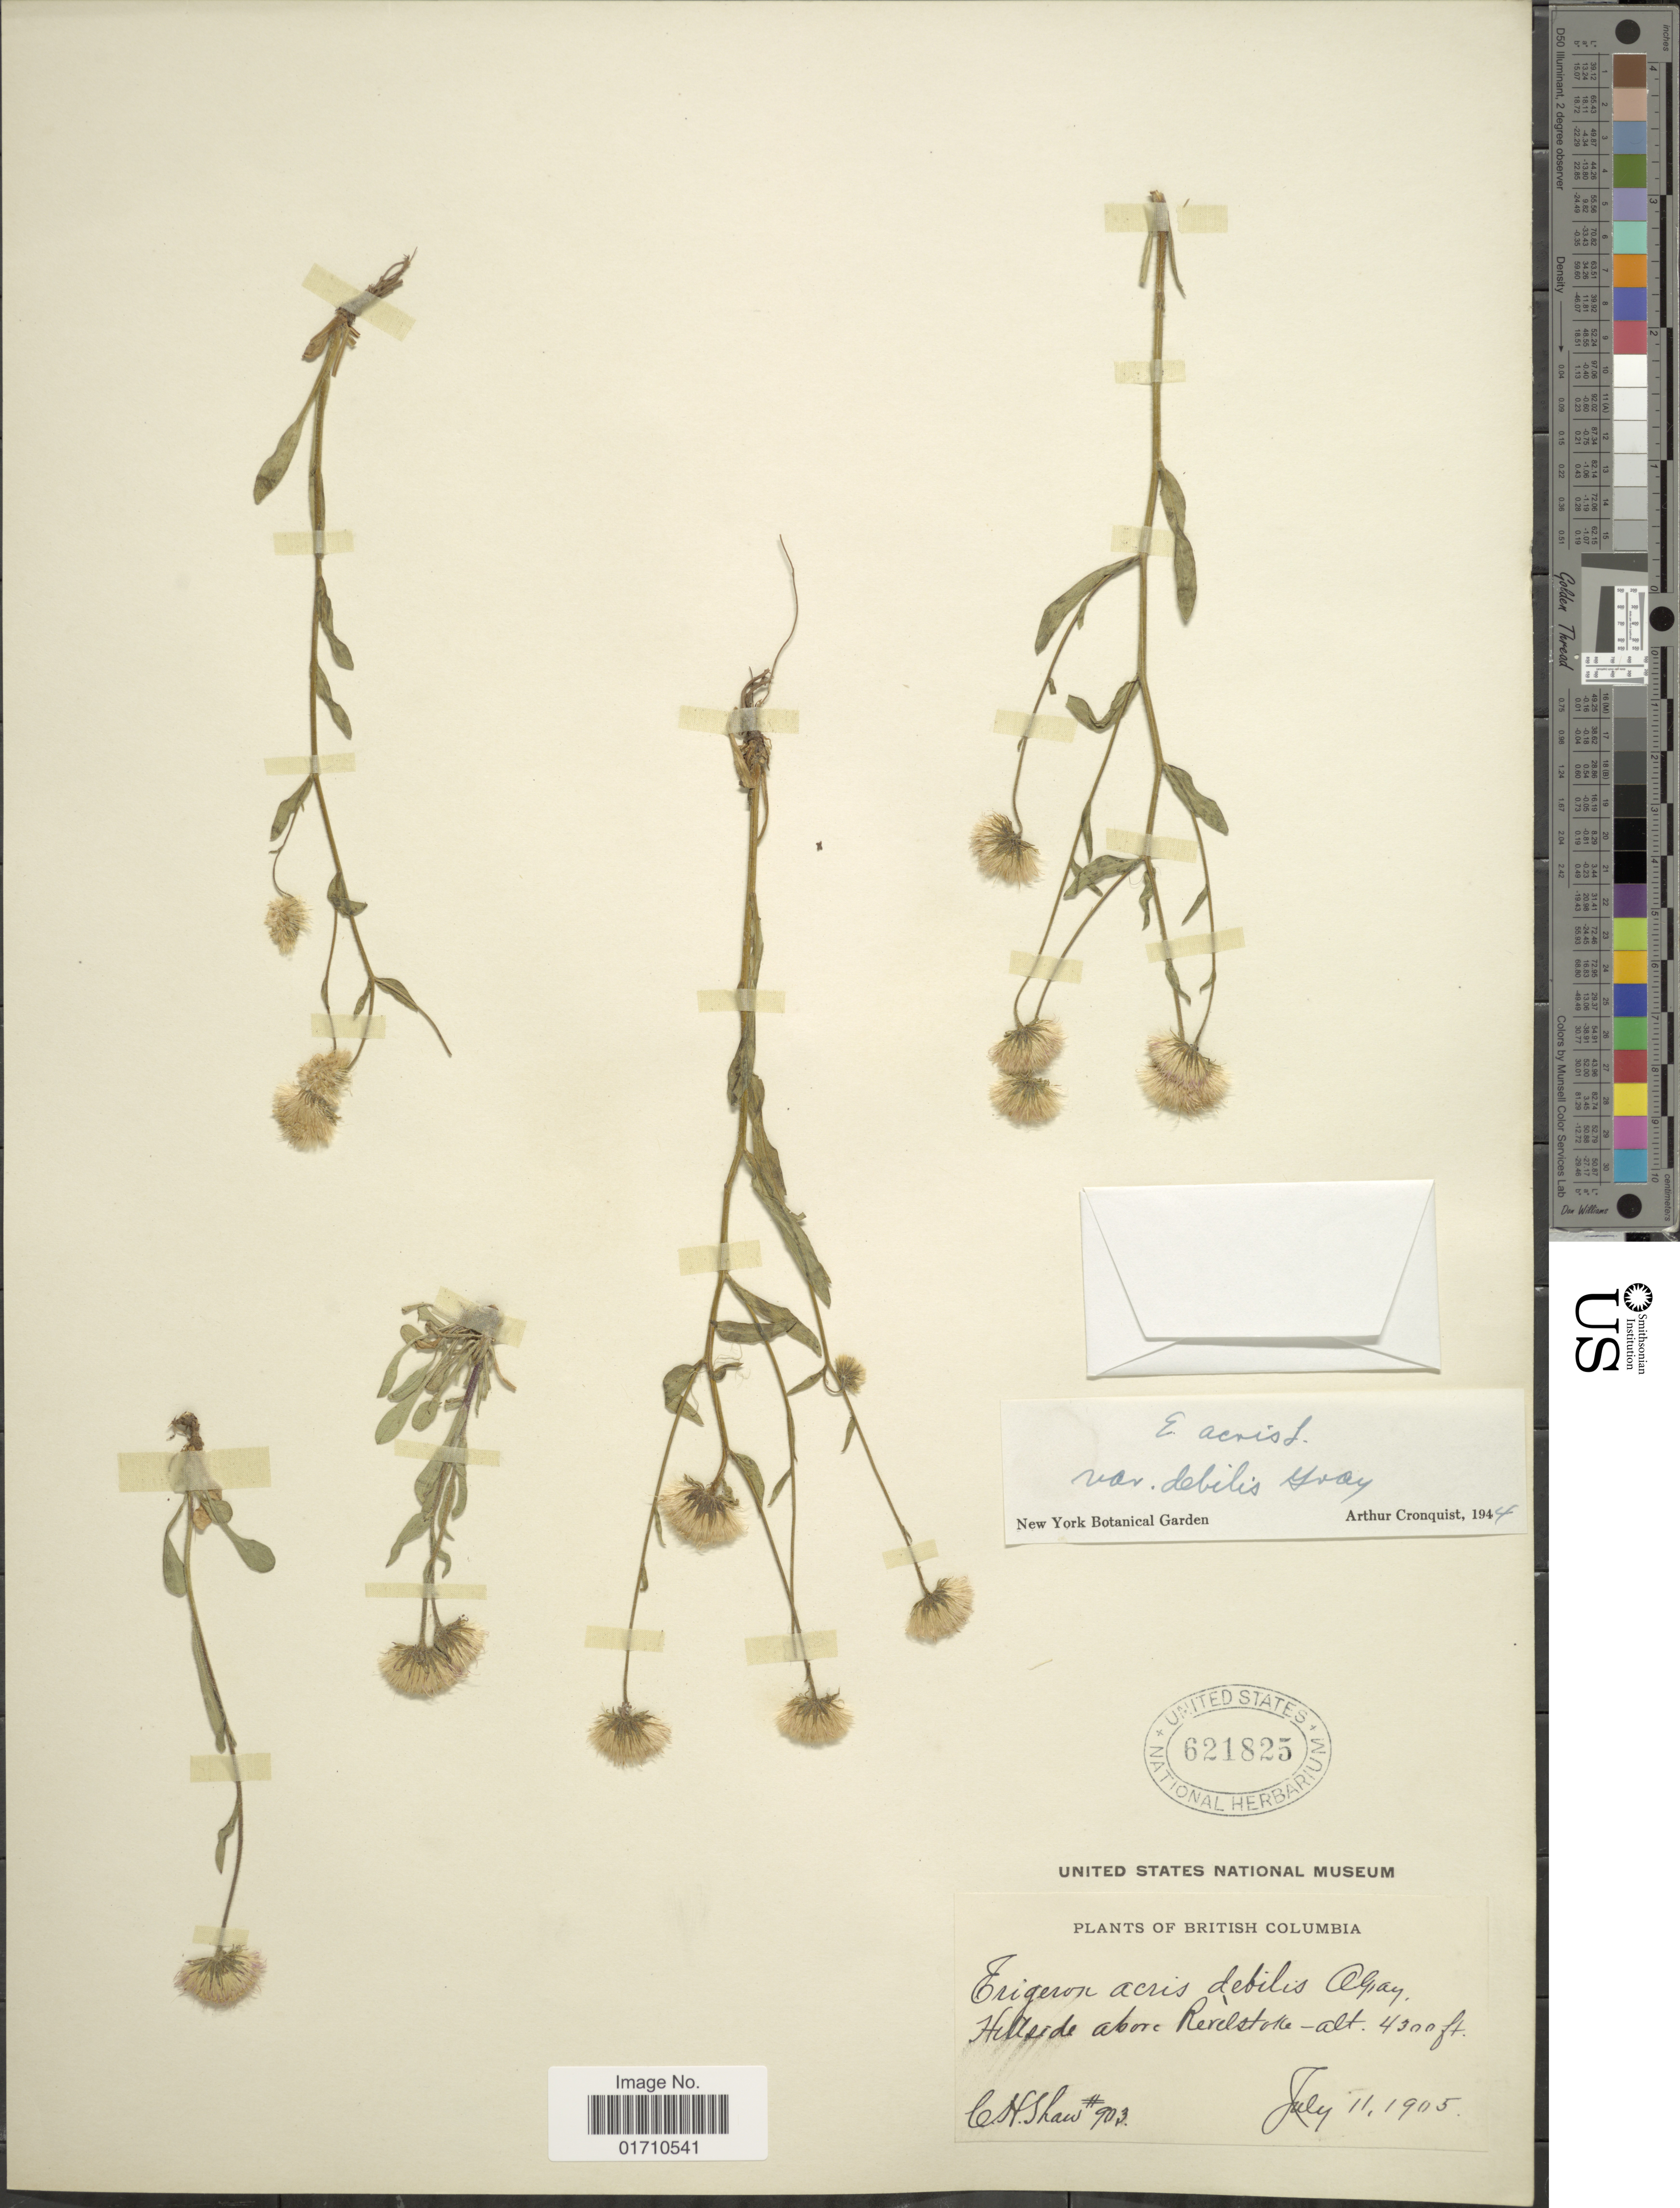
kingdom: Plantae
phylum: Tracheophyta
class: Magnoliopsida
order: Asterales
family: Asteraceae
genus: Erigeron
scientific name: Erigeron acris var. debilis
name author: A. Gray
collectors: C. H. Shaw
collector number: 903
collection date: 1905-07-11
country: Canada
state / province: British Columbia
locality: Hillside above Revelstoke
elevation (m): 1311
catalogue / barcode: US 621825